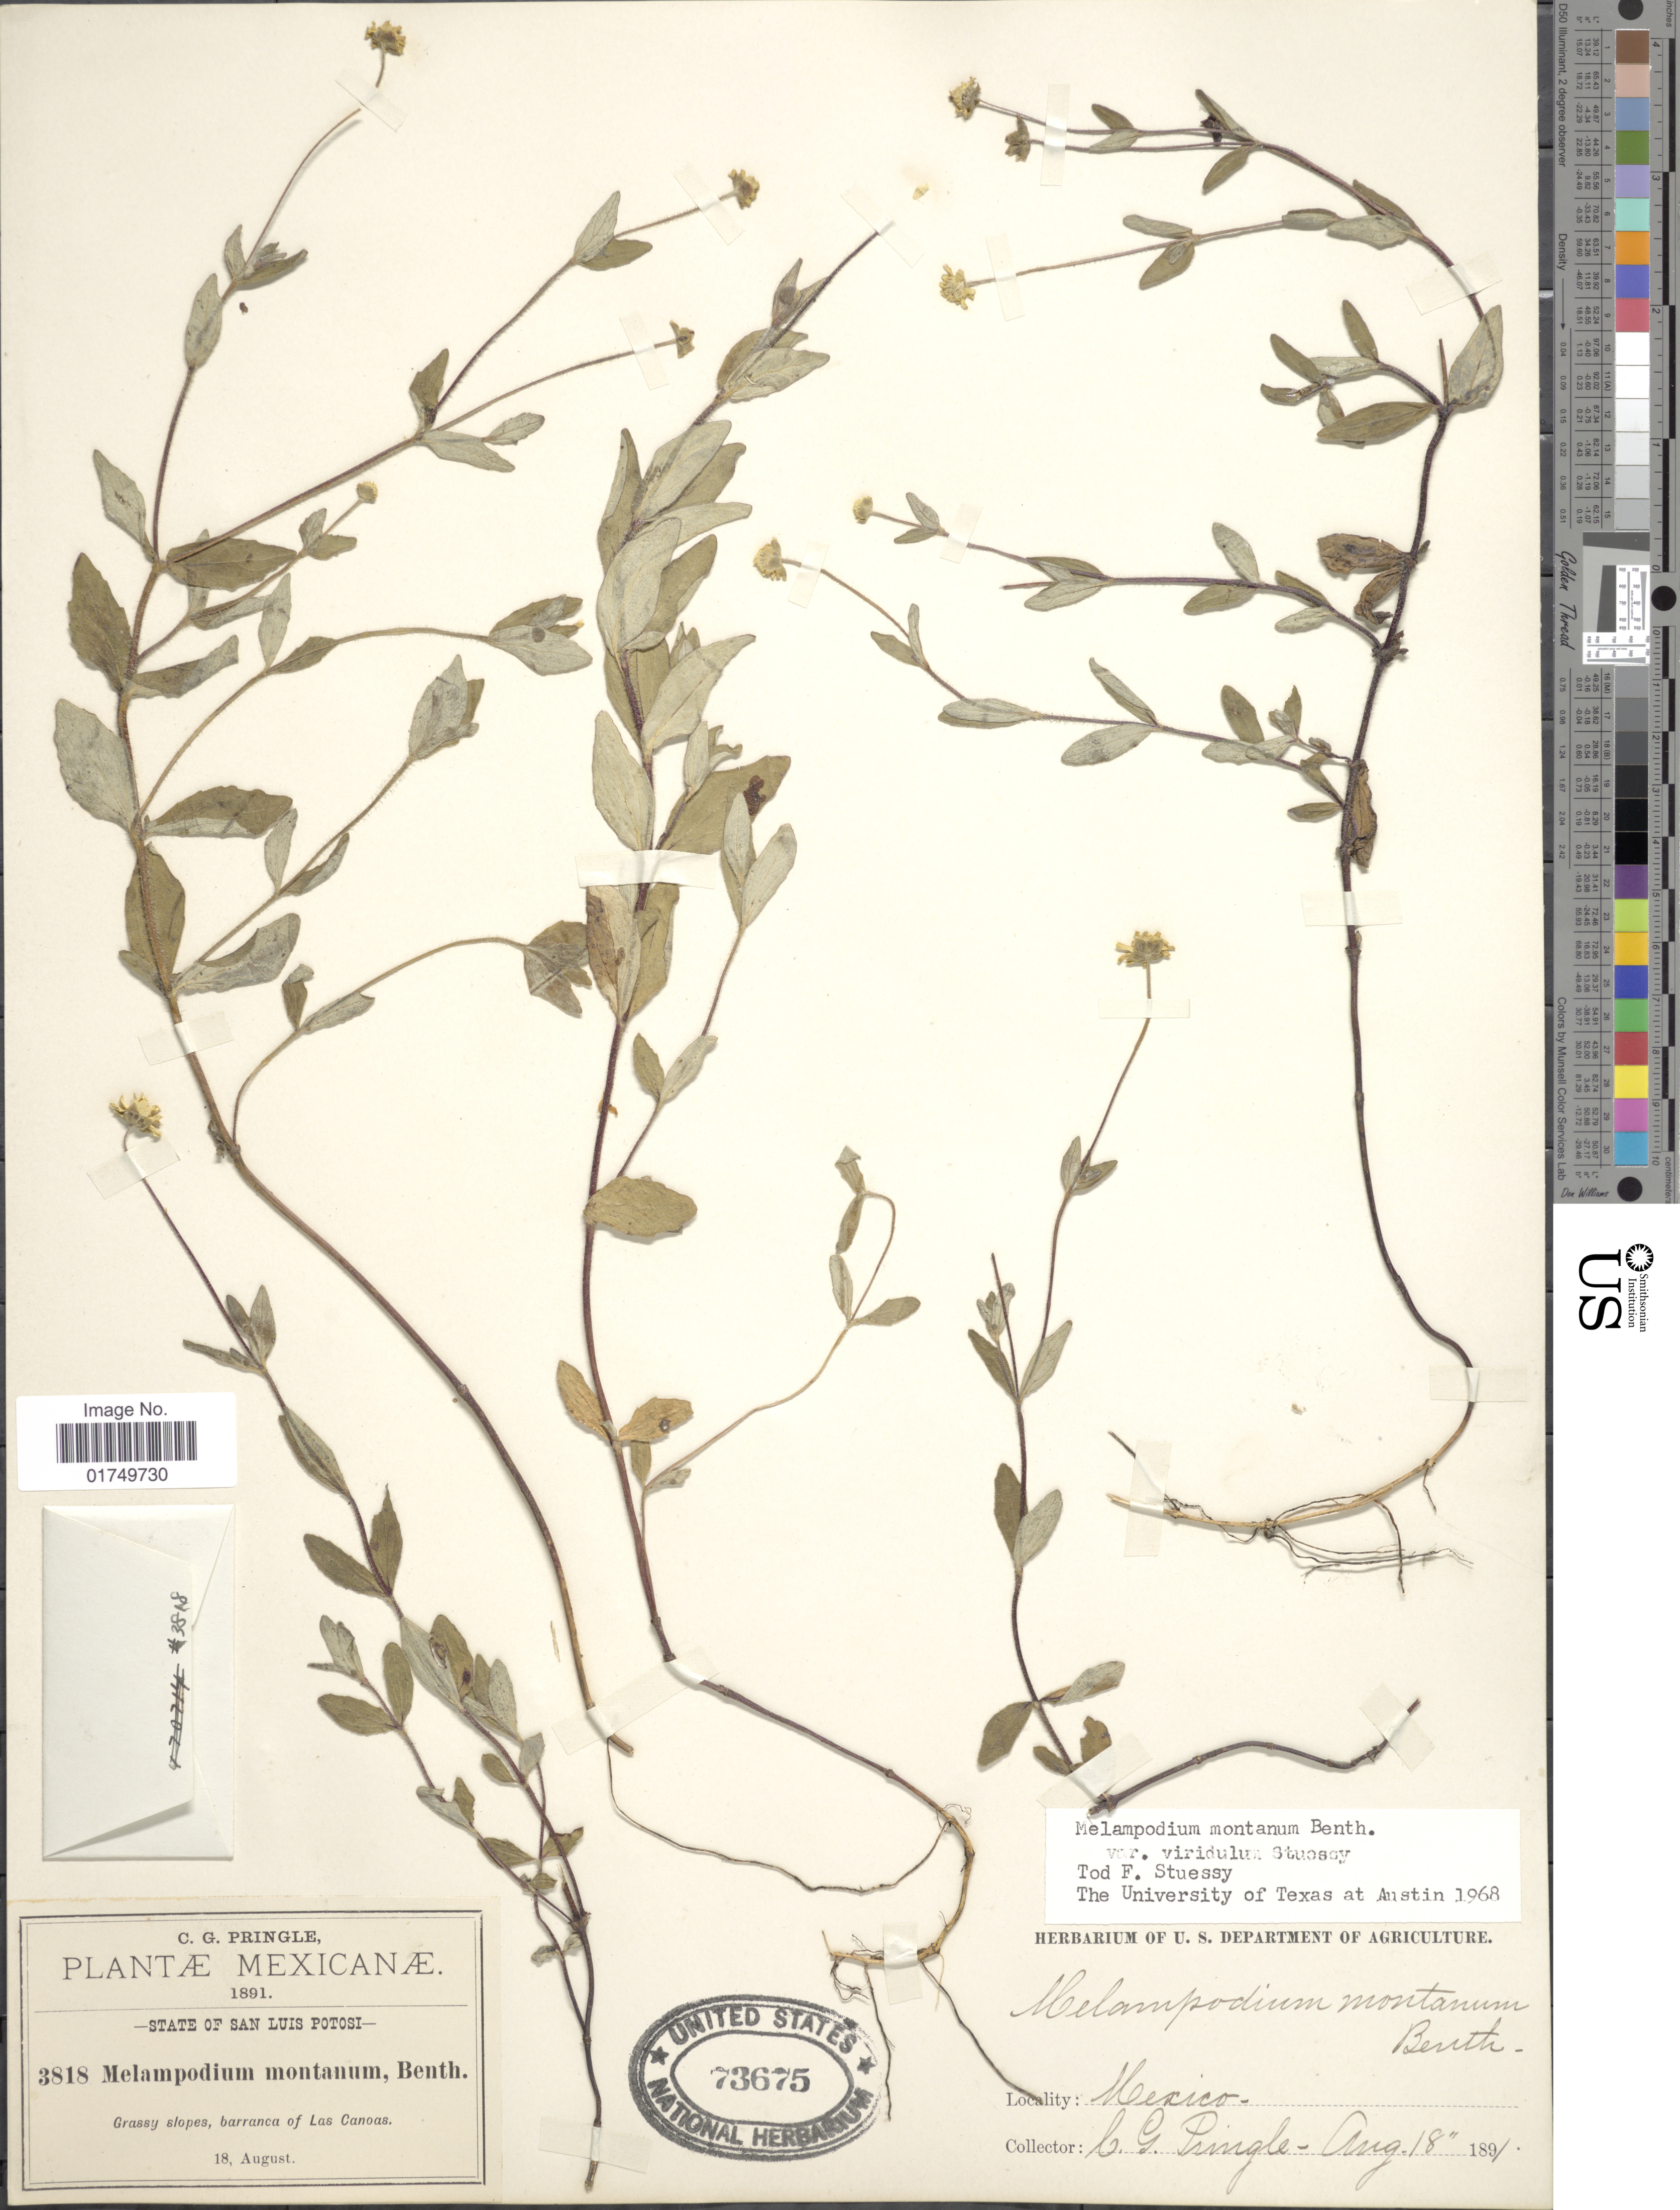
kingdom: Plantae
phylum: Tracheophyta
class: Magnoliopsida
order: Asterales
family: Asteraceae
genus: Melampodium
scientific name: Melampodium montanum var. viridulum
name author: Stuessy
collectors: C. G. Pringle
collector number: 3818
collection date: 1891-08-18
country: Mexico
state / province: San Luis Potosí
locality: Barranca of Las Canoas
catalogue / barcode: US 73675